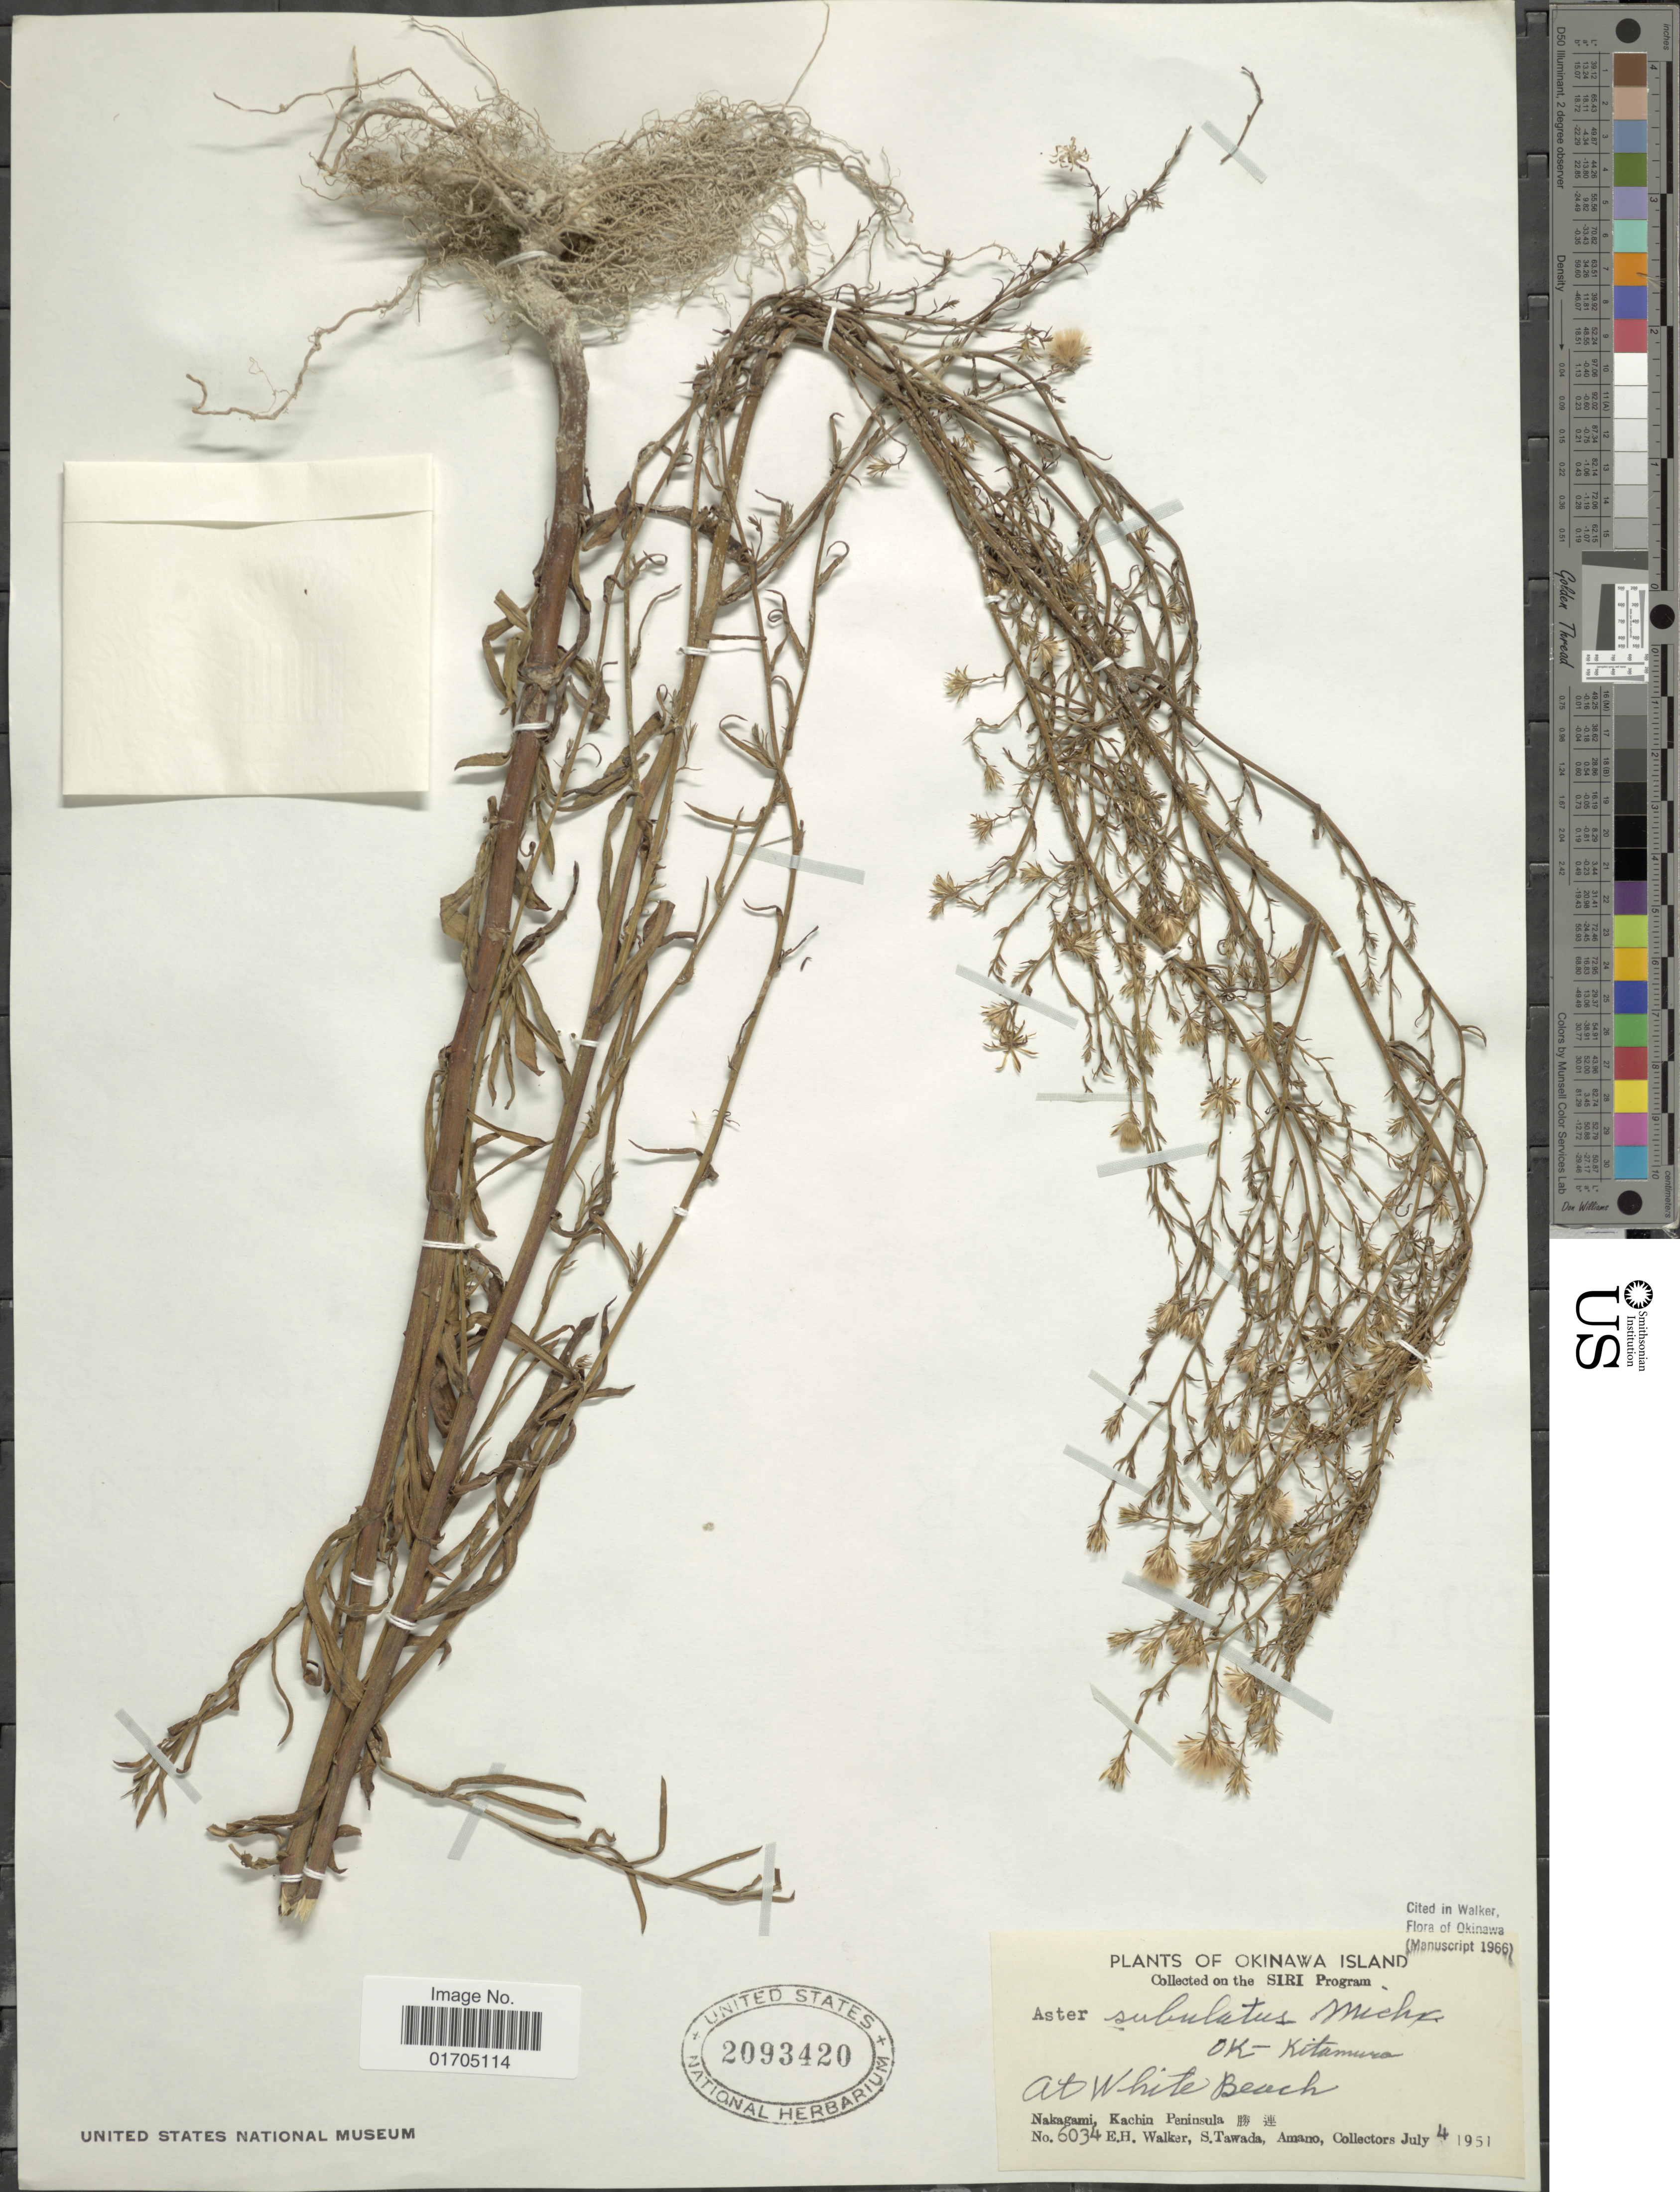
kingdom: Plantae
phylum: Tracheophyta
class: Magnoliopsida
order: Asterales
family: Asteraceae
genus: Symphyotrichum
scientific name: Symphyotrichum subulatum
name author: (Michx.) G.L. Nesom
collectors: E. H. Walker, S. Tawada & Amano, --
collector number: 6034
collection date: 1951-07-04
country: Japan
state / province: Okinawa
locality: Okinawa Island, At White Beach, Nakagami, Kachin Peninsula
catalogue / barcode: US 2093420